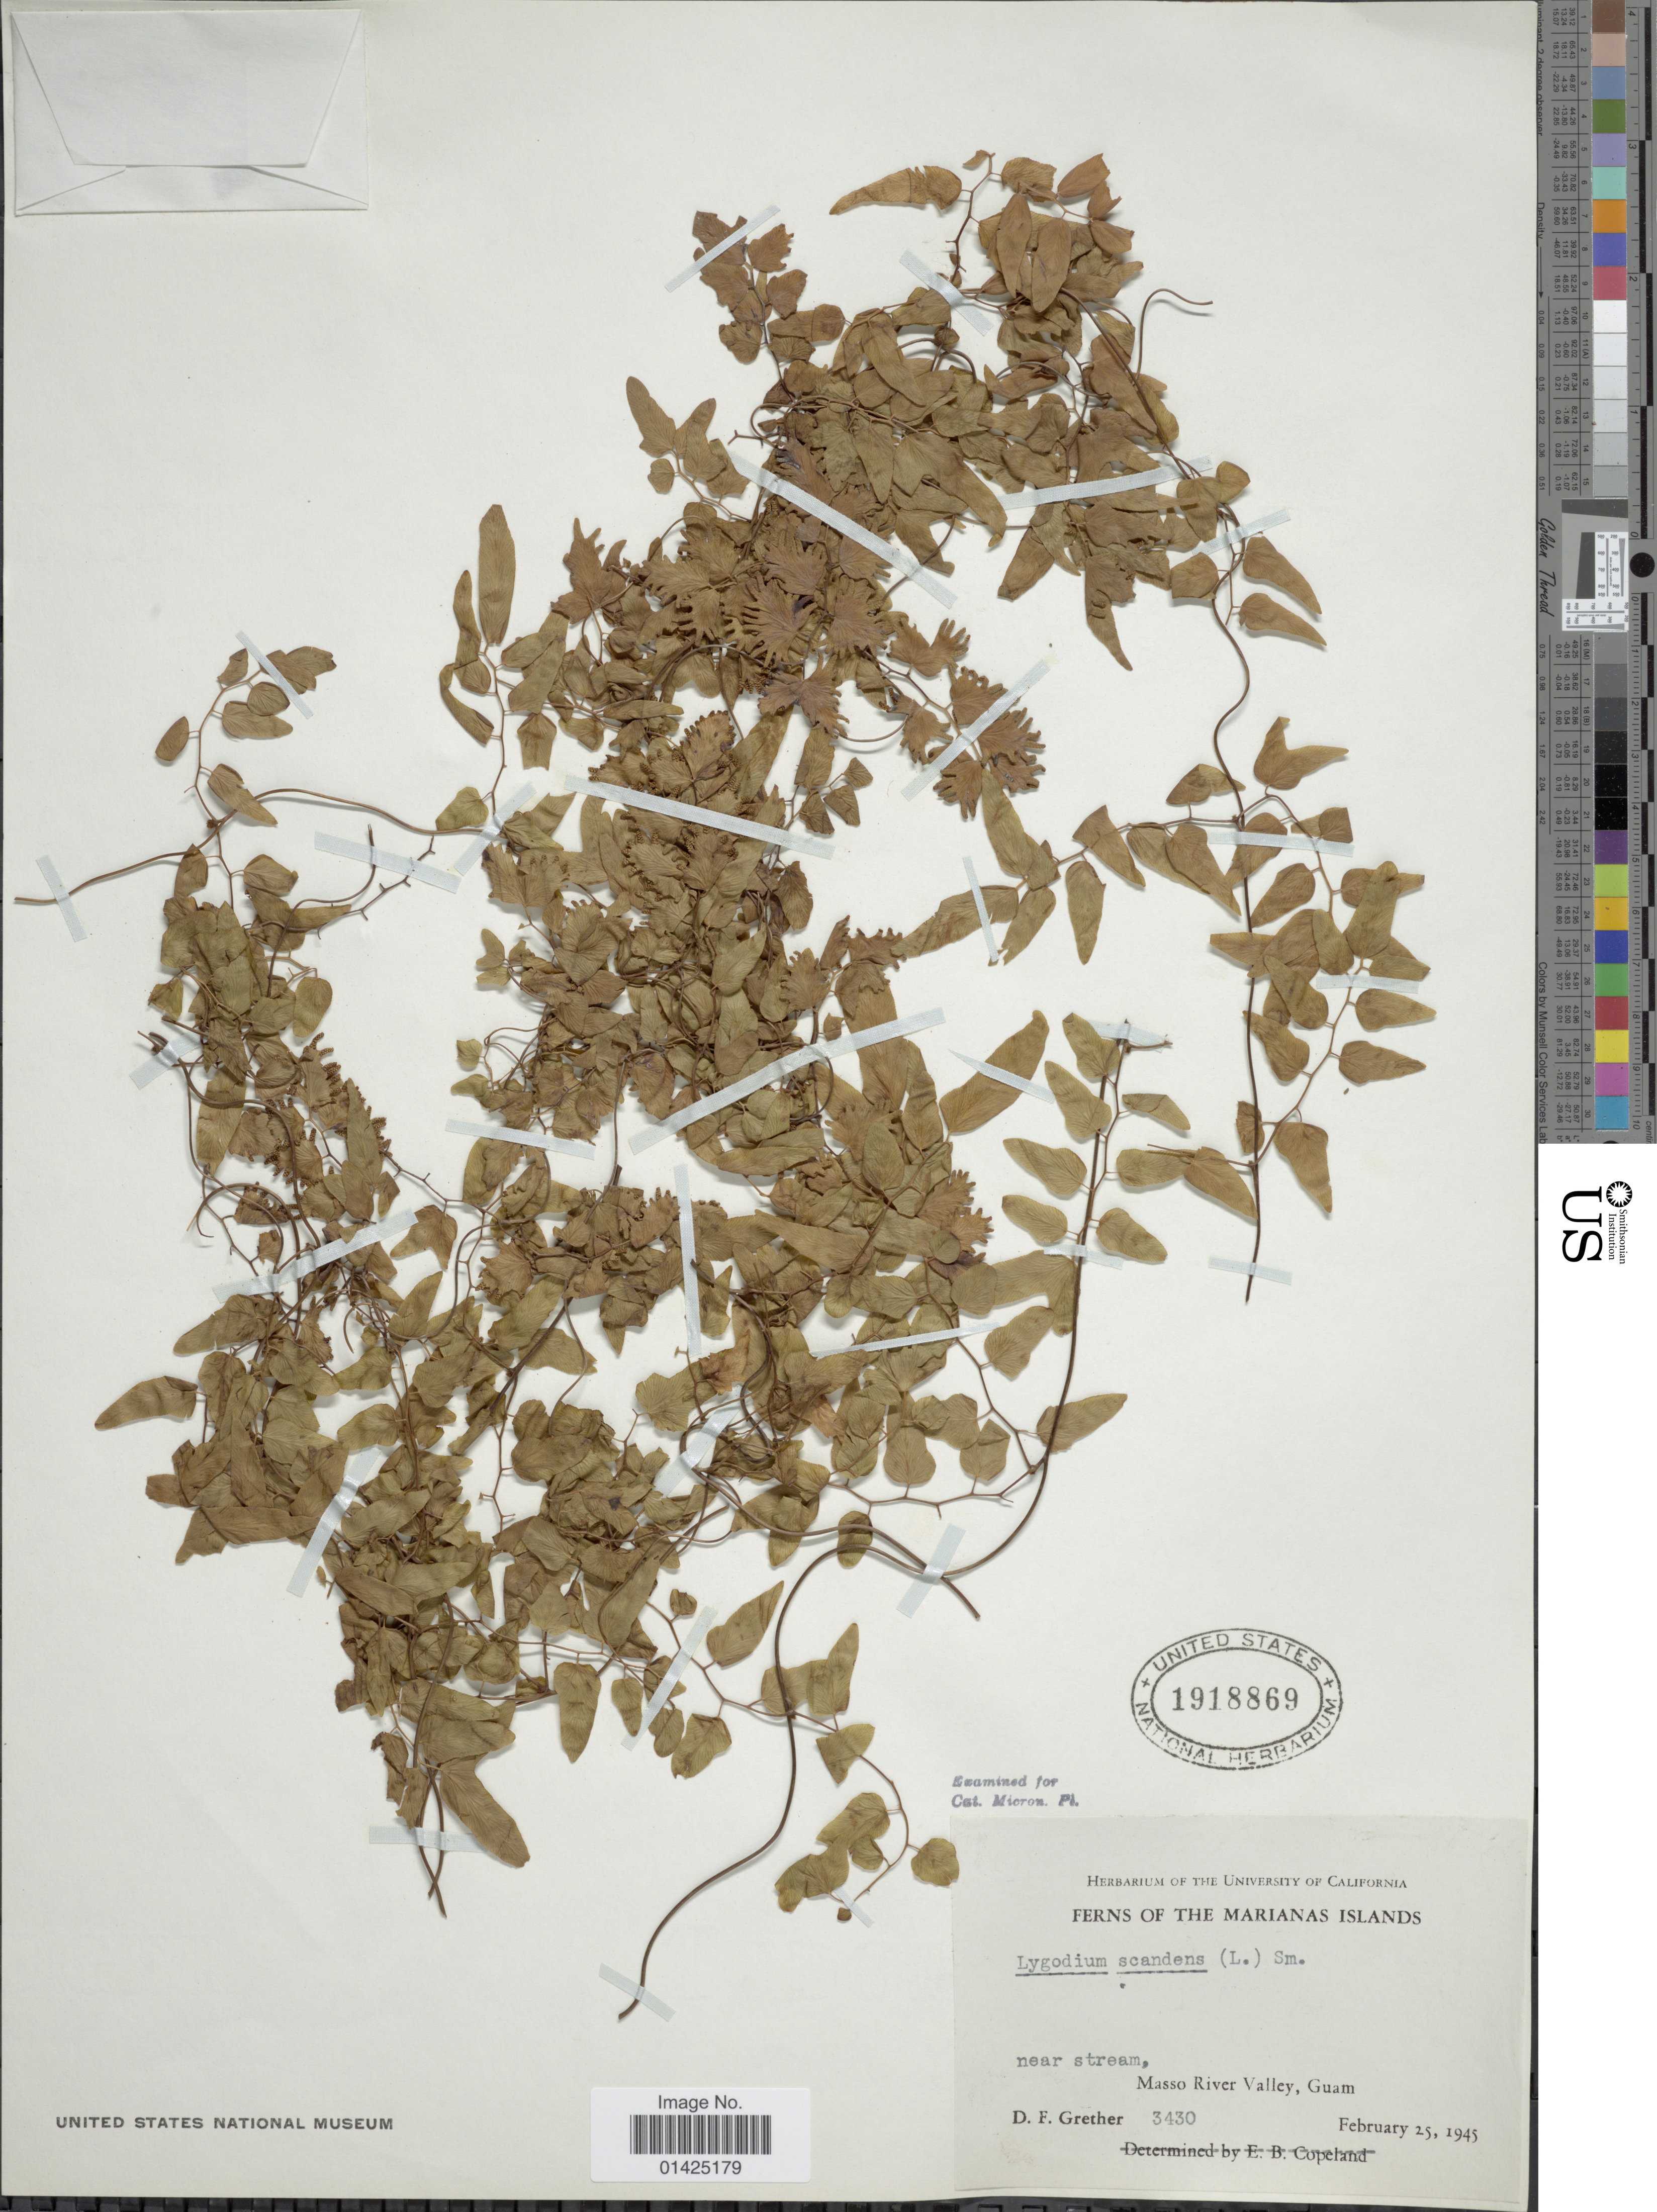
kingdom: Plantae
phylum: Tracheophyta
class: Polypodiopsida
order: Schizaeales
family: Lygodiaceae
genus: Lygodium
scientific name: Lygodium microphyllum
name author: (Cav.) R. Br.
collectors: D. F. Grether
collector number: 3430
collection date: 1945-02-25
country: Guam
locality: Ferns of the Marianas Islands, Near stream,Masso River Valley.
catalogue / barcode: US 1918869